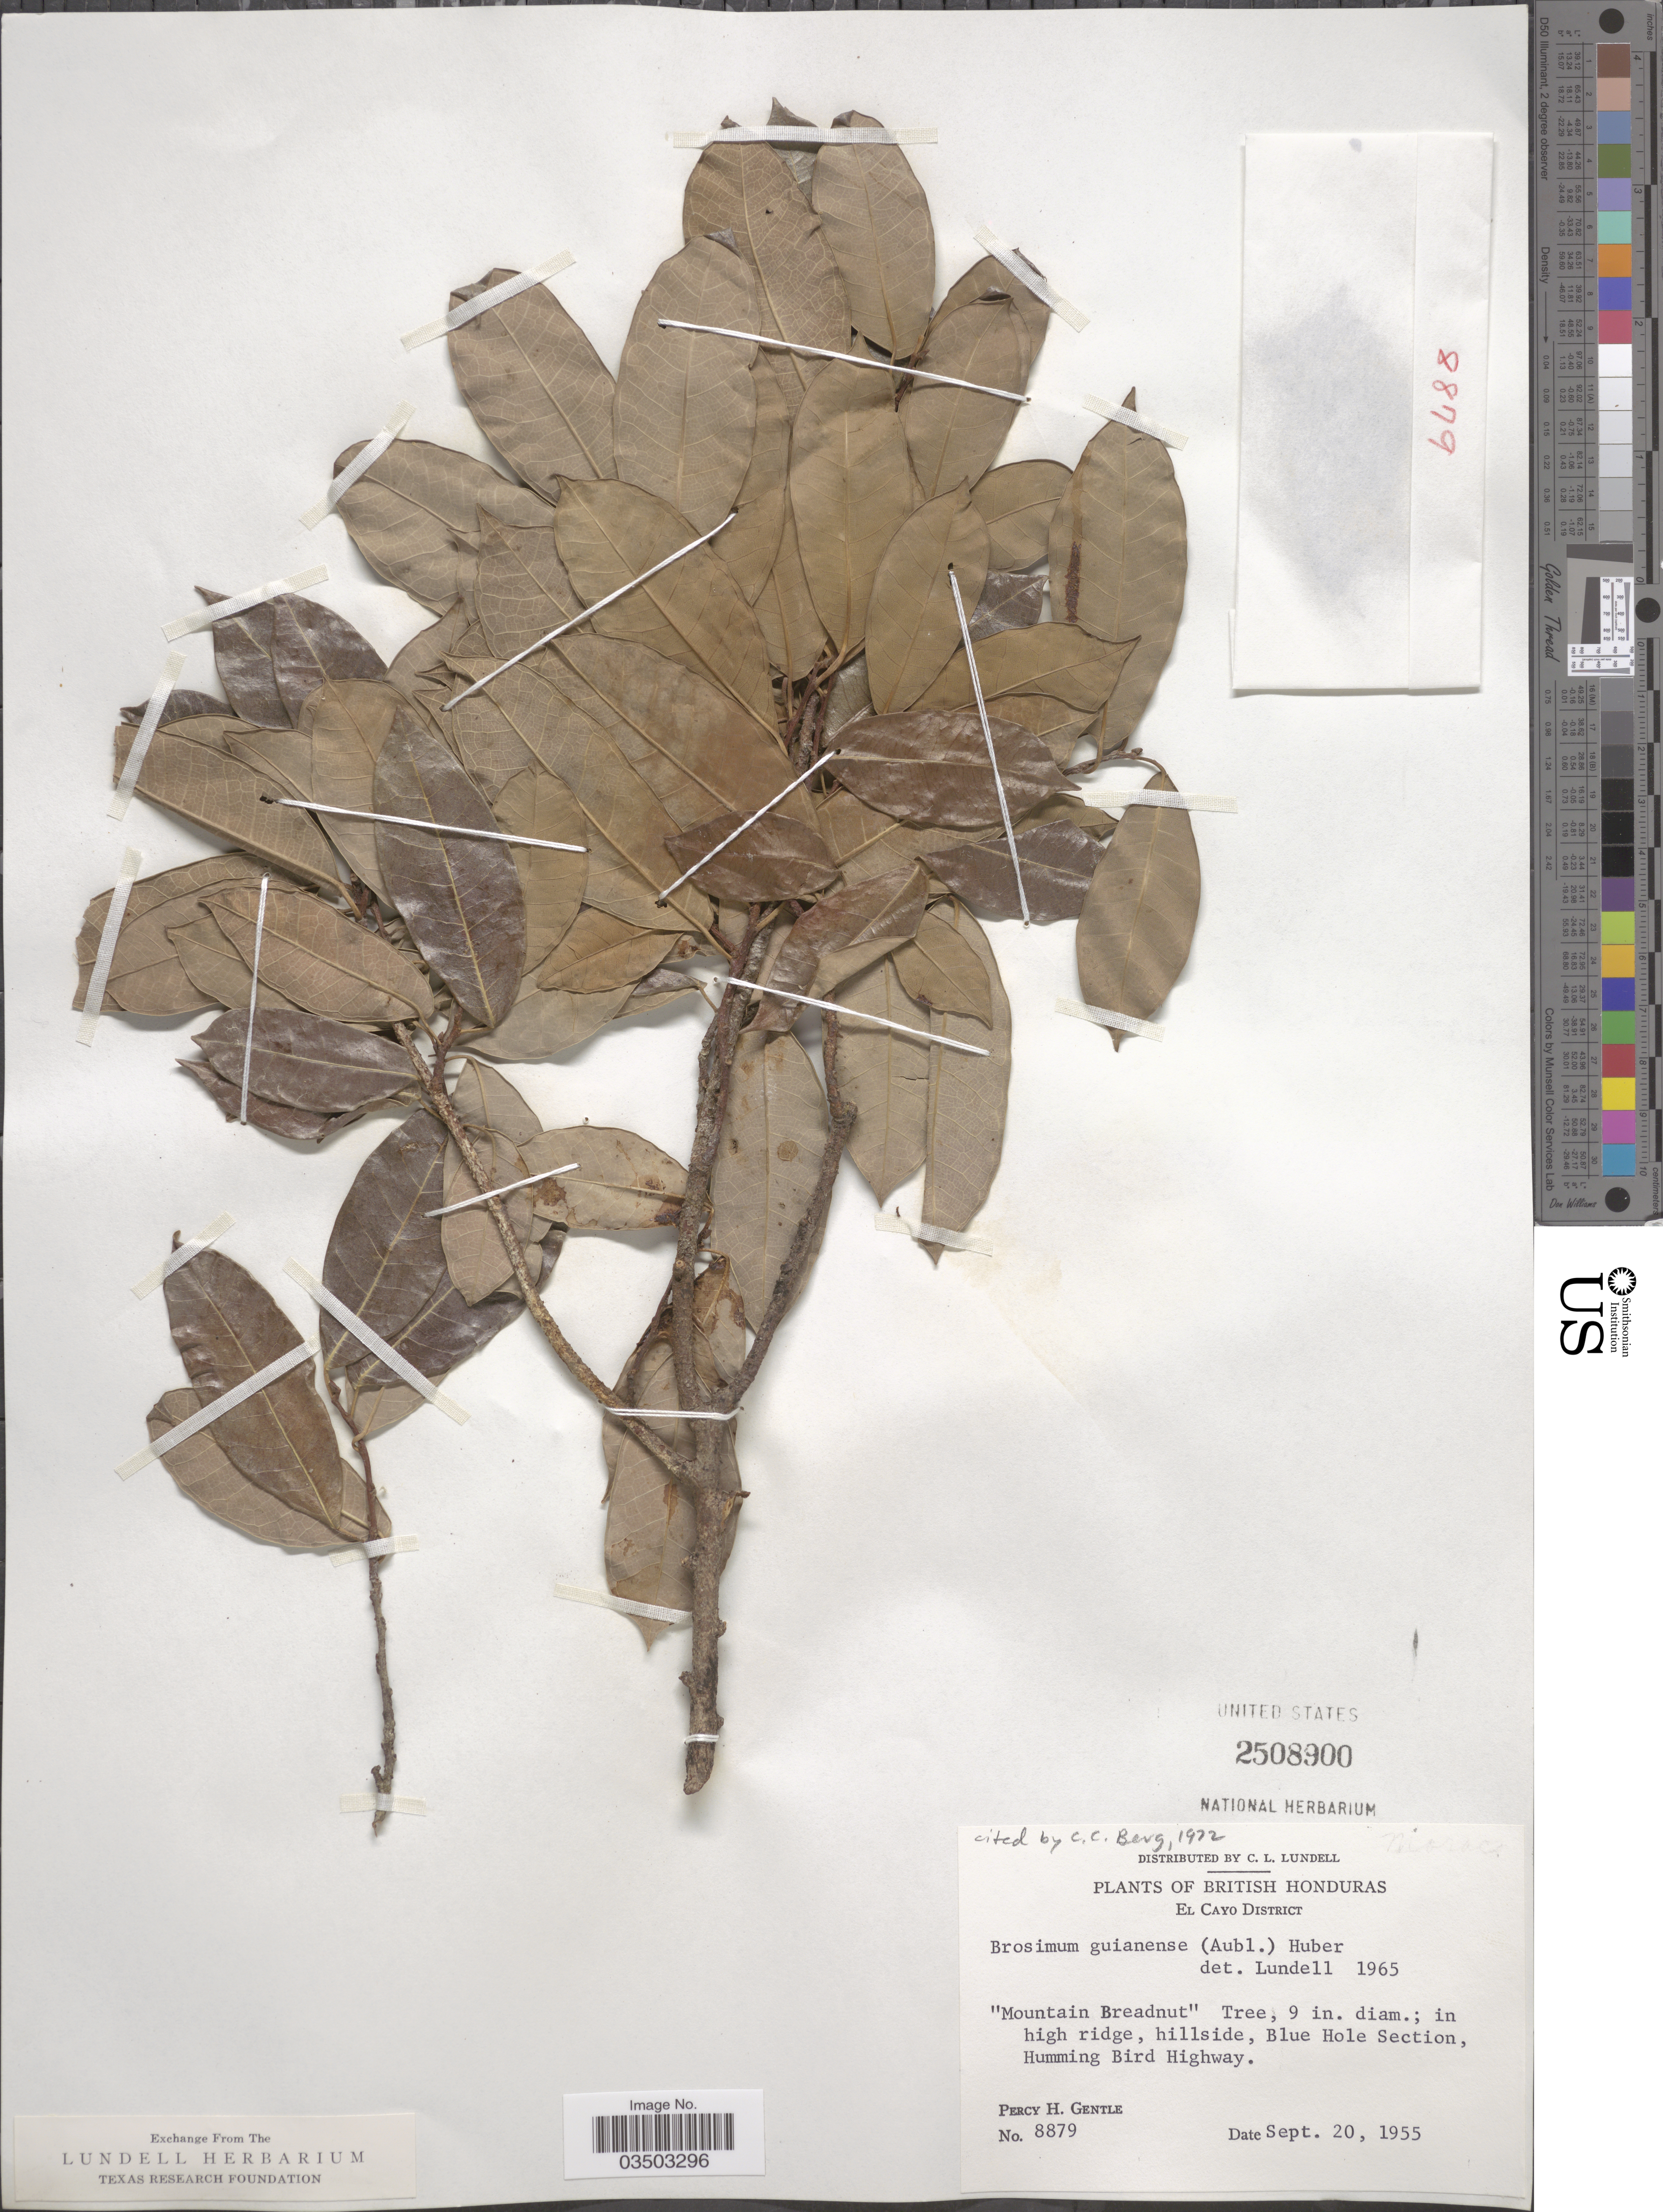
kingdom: Plantae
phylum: Tracheophyta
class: Magnoliopsida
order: Rosales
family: Moraceae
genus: Brosimum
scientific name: Brosimum guianense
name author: (Aubl.) Huber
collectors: P. H. Gentle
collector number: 8879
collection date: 1955-09-20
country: Belize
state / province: Cayo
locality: British Honduras: El Cayo District. In high ridge, hillside, Blue Hole Section, Humming Bird Highway.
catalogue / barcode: US 2508900